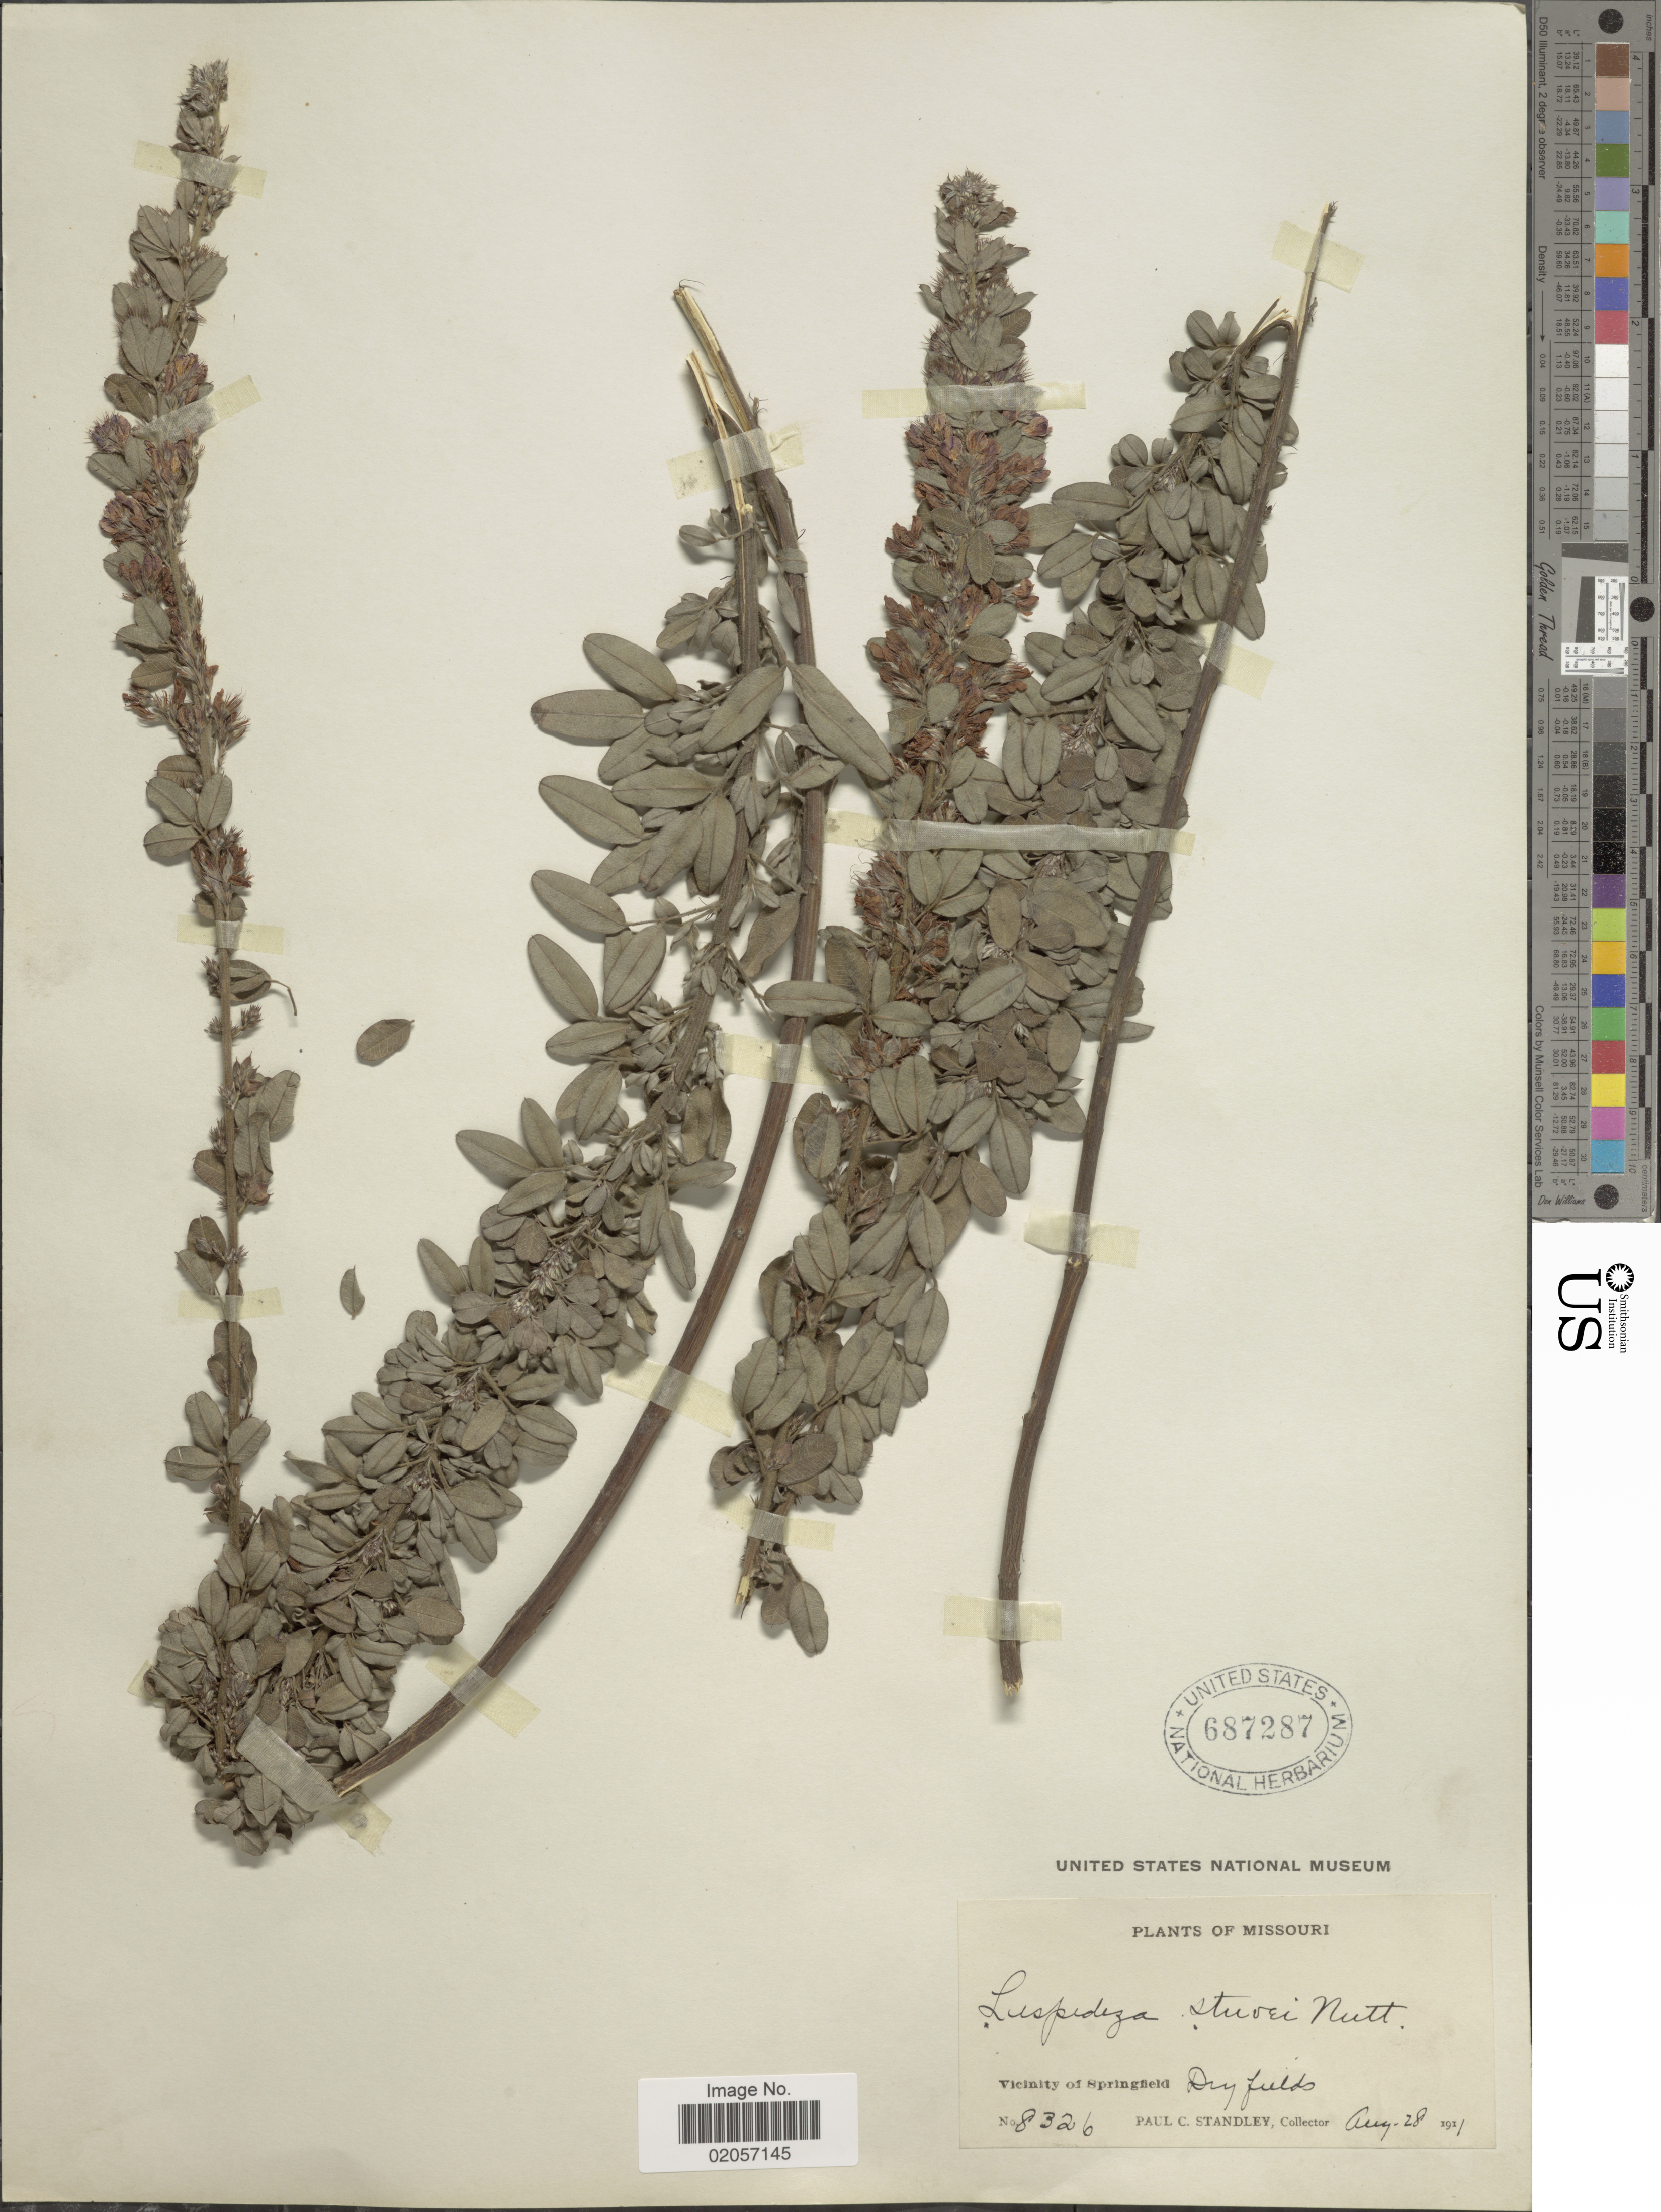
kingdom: Plantae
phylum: Tracheophyta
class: Magnoliopsida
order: Fabales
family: Fabaceae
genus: Lespedeza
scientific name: Lespedeza stuevei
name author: Nutt.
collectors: P. C. Standley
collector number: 8326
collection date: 1911-08-28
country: United States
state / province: Missouri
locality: Vicinity of Springfield, Dry field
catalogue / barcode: US 687287